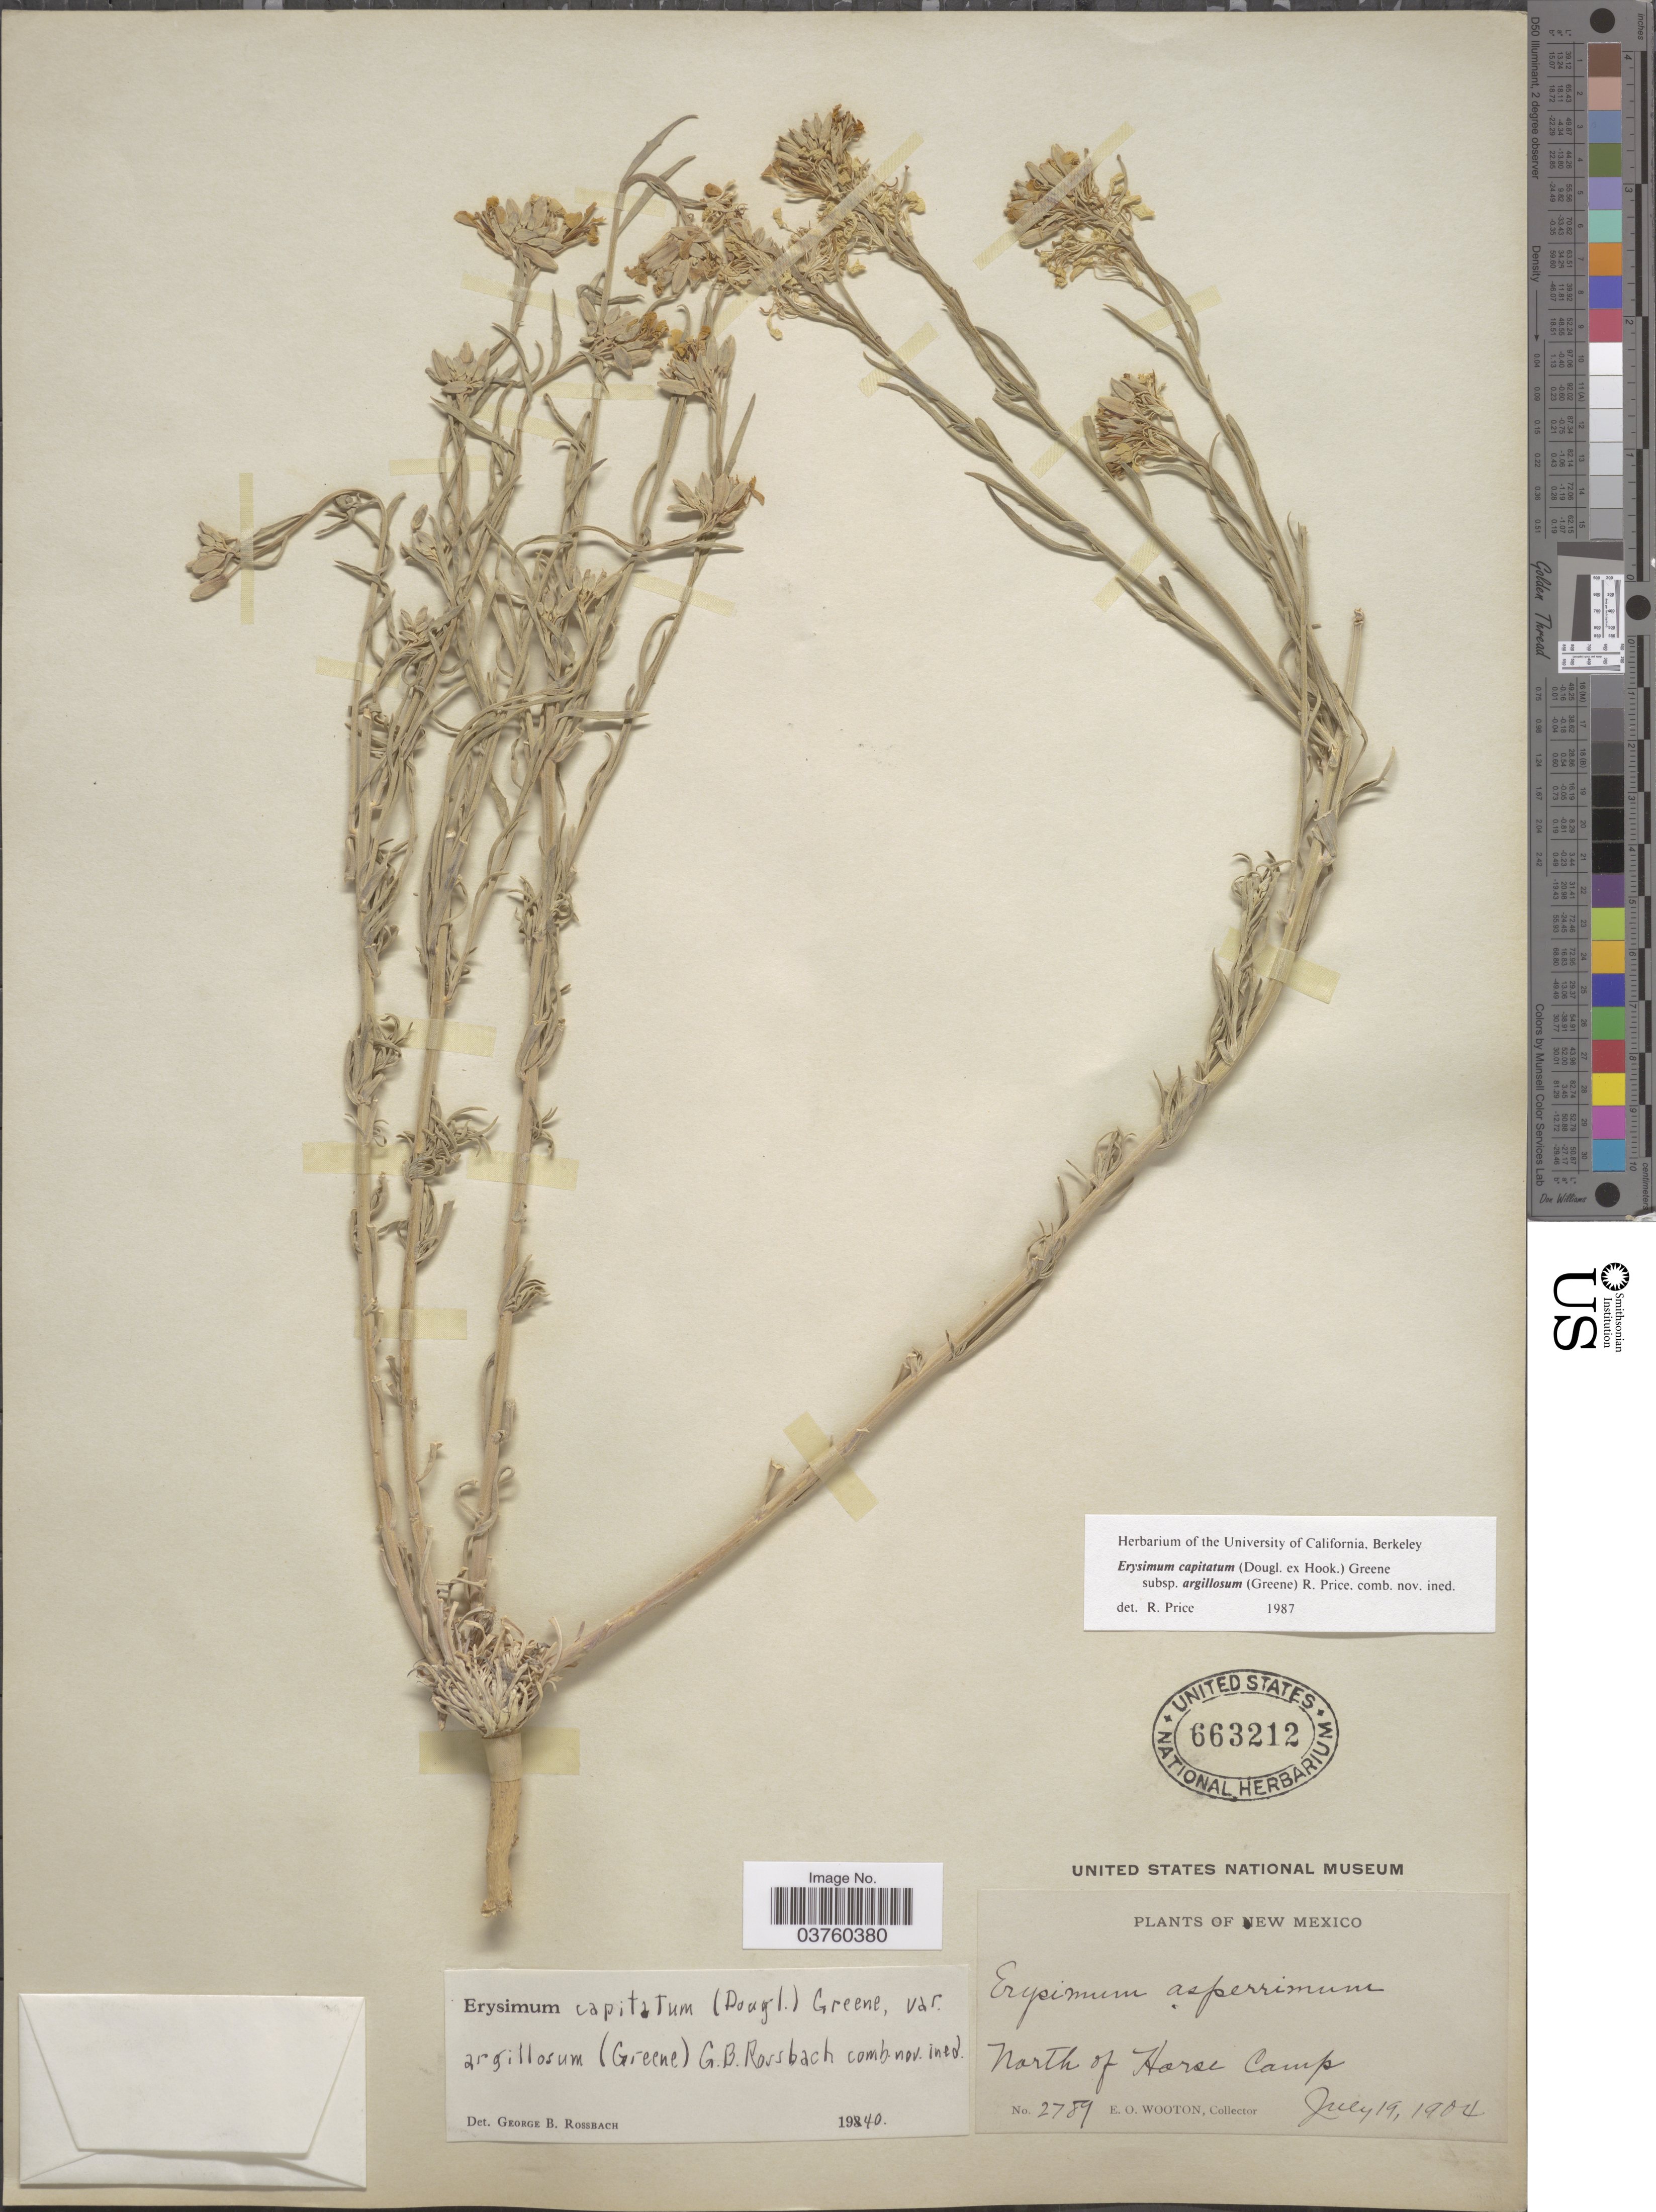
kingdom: Plantae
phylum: Tracheophyta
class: Magnoliopsida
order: Brassicales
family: Brassicaceae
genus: Erysimum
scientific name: Erysimum capitatum var. argillosum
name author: (Greene) R.J. Davis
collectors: E. O. Wooton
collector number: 2789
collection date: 1904-07-19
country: United States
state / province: New Mexico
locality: North of Horse Camp.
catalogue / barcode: US 663212